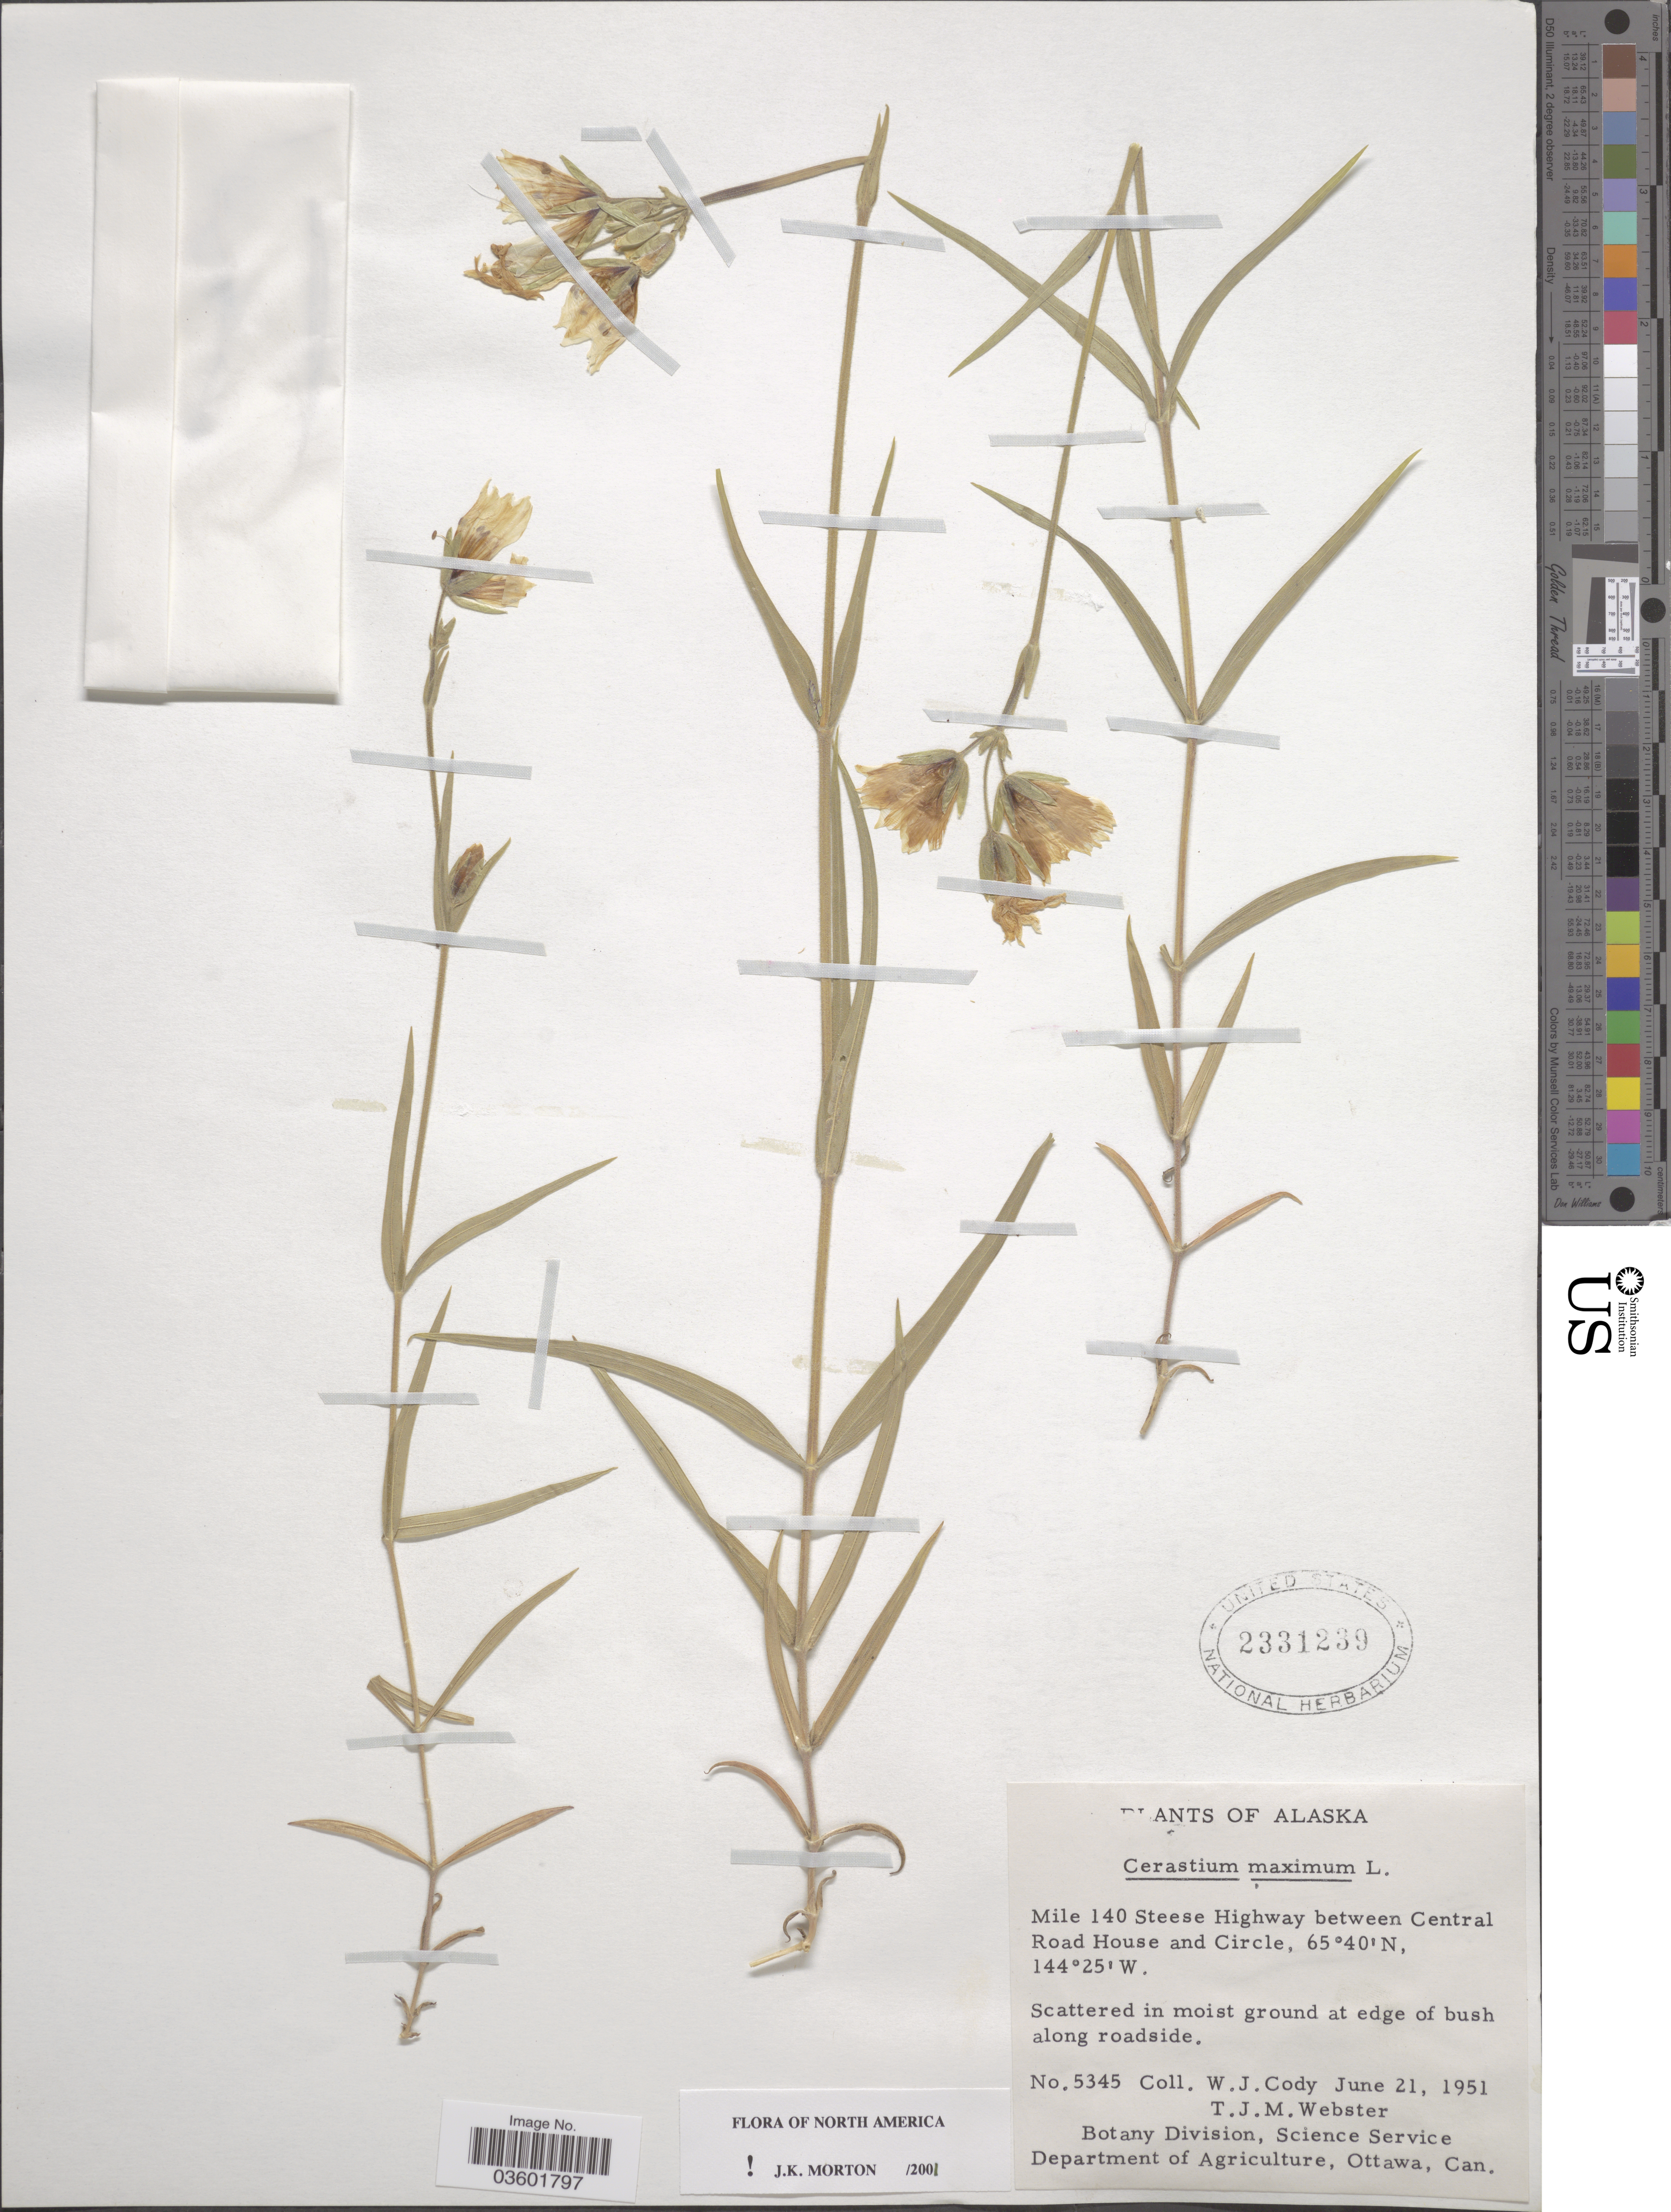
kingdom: Plantae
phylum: Tracheophyta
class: Magnoliopsida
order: Caryophyllales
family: Caryophyllaceae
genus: Cerastium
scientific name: Cerastium maximum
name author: L.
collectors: W. Cody & T. J. Webster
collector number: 5345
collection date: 1951-06-21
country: United States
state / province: Alaska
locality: Mile 140 Steese Highway between Central Road House and Circle.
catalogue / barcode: US 2331239